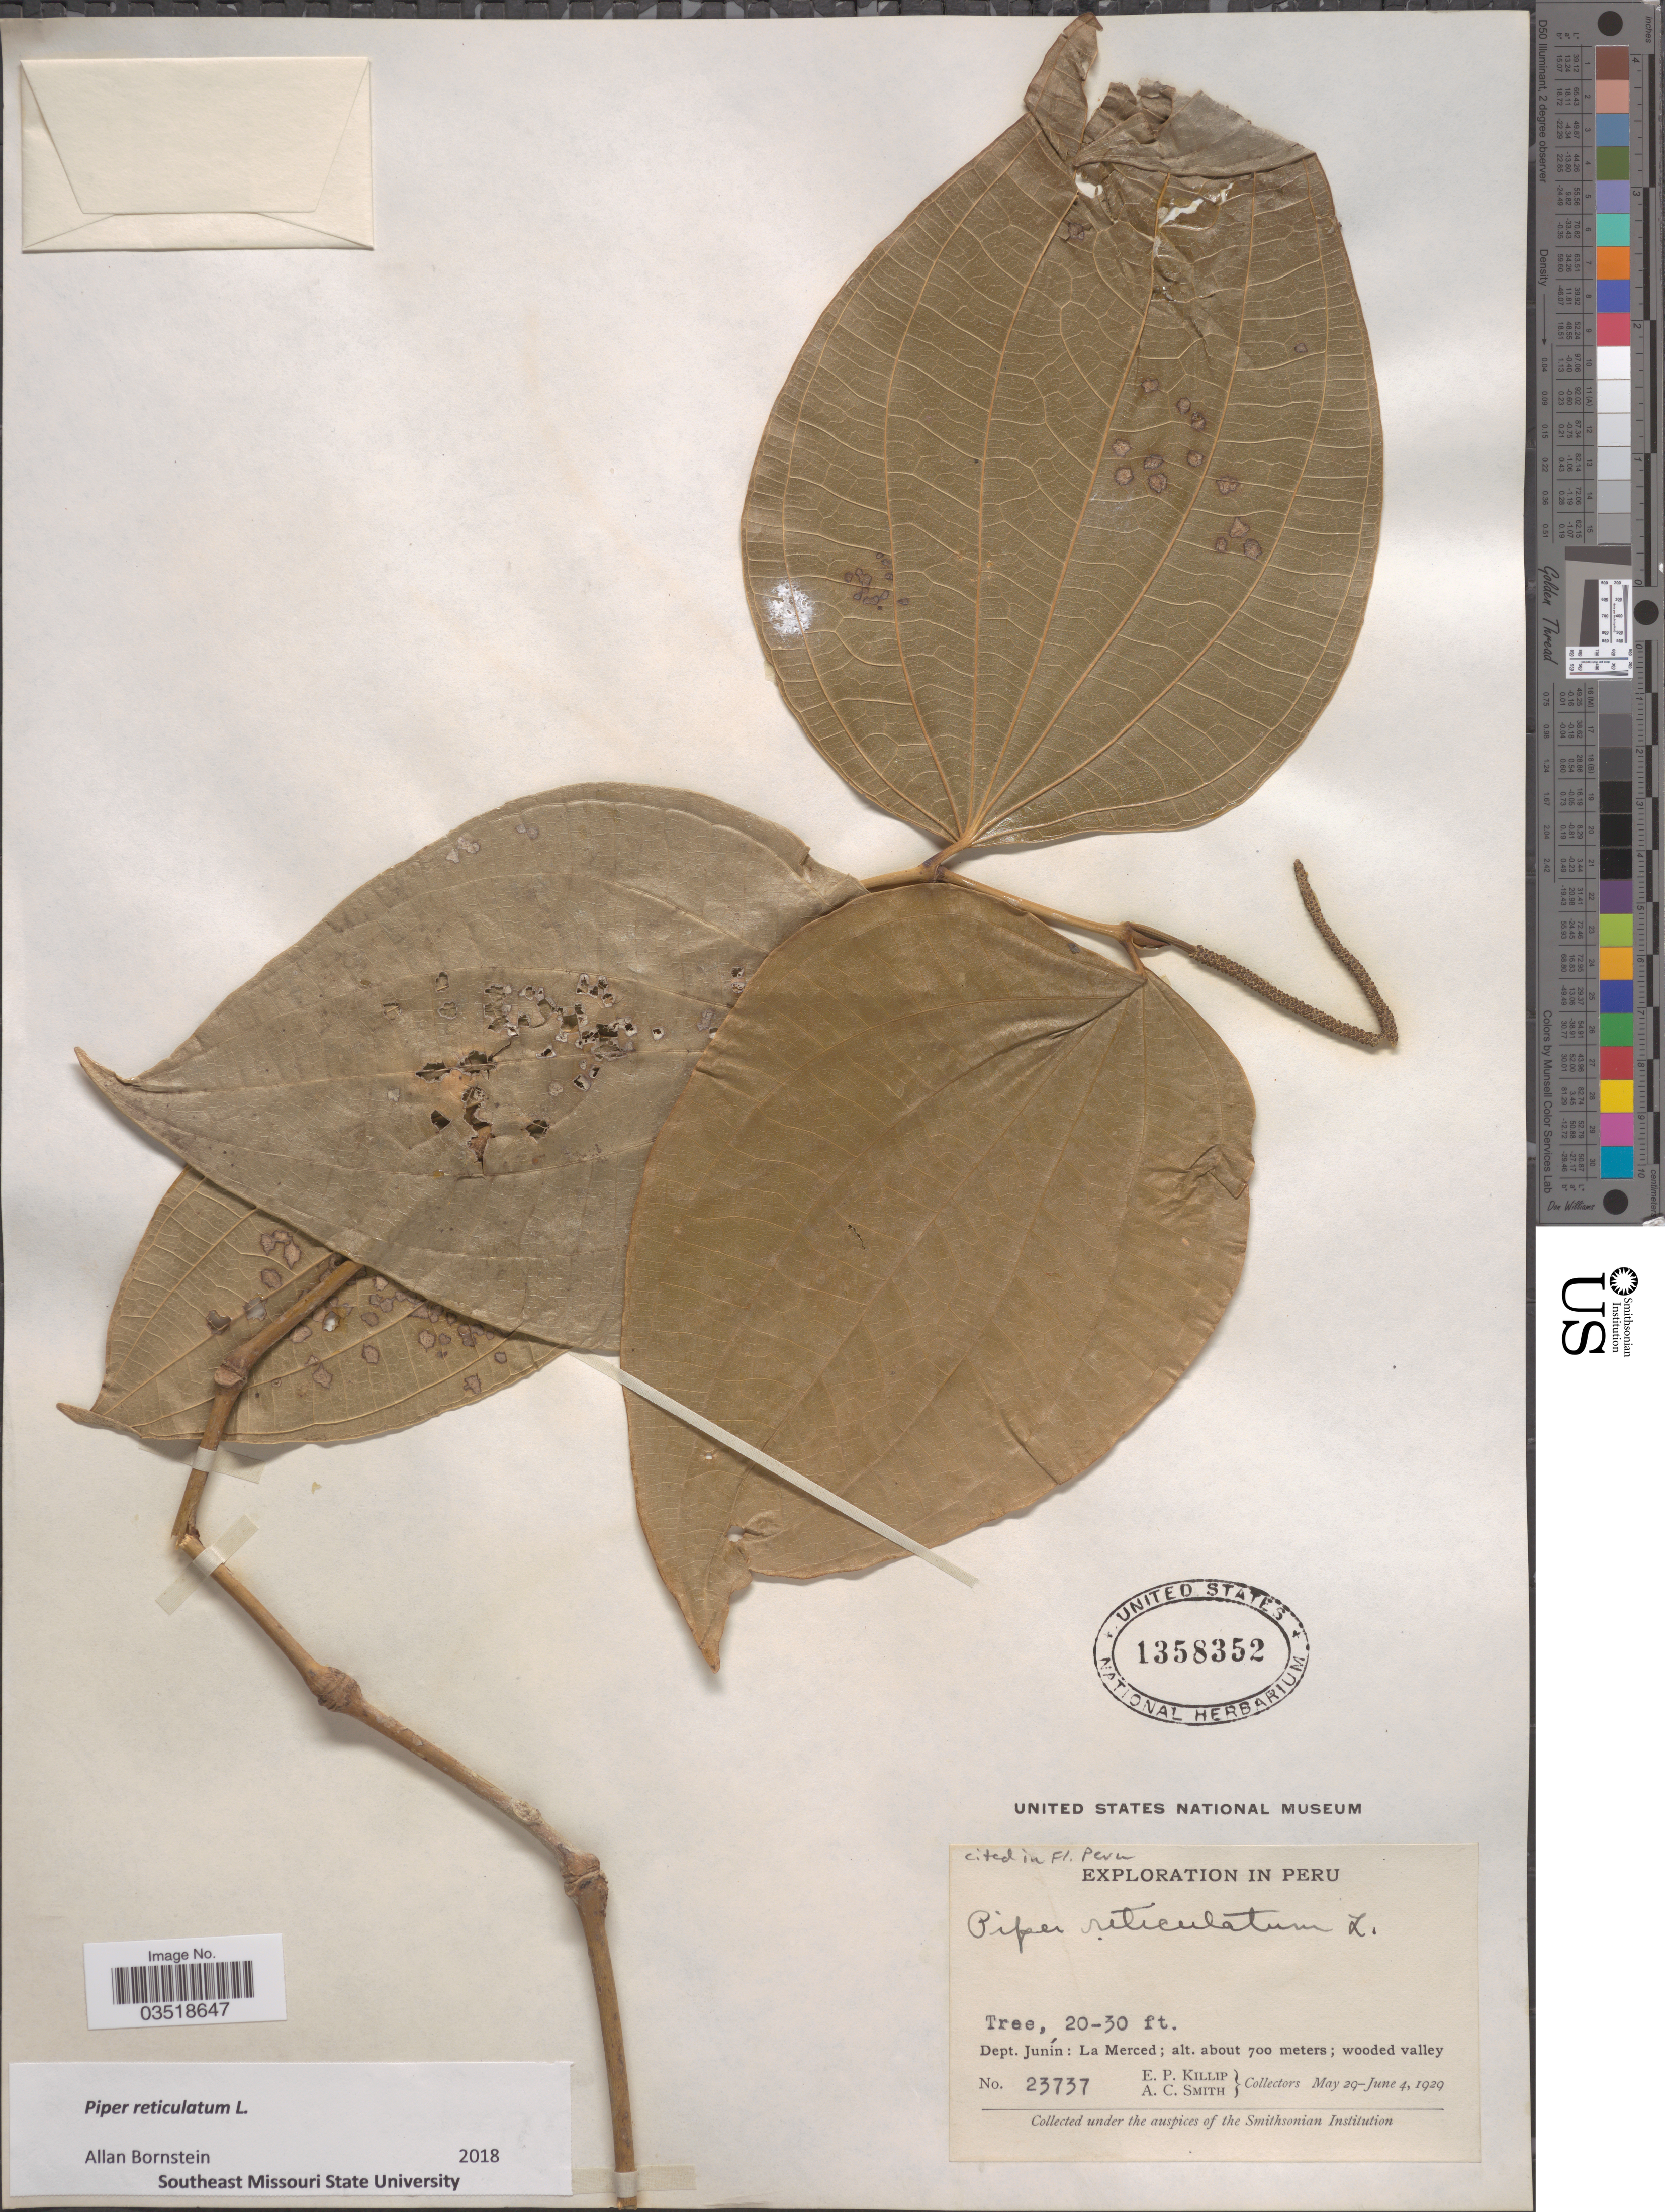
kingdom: Plantae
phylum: Tracheophyta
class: Magnoliopsida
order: Piperales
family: Piperaceae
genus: Piper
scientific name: Piper reticulatum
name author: L.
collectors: E. P. Killip & A. C. Smith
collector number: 23737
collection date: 1929-05-29/1929-06-04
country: Peru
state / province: Junín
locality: Dept. Junín: La Merced.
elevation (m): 700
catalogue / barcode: US 1358352